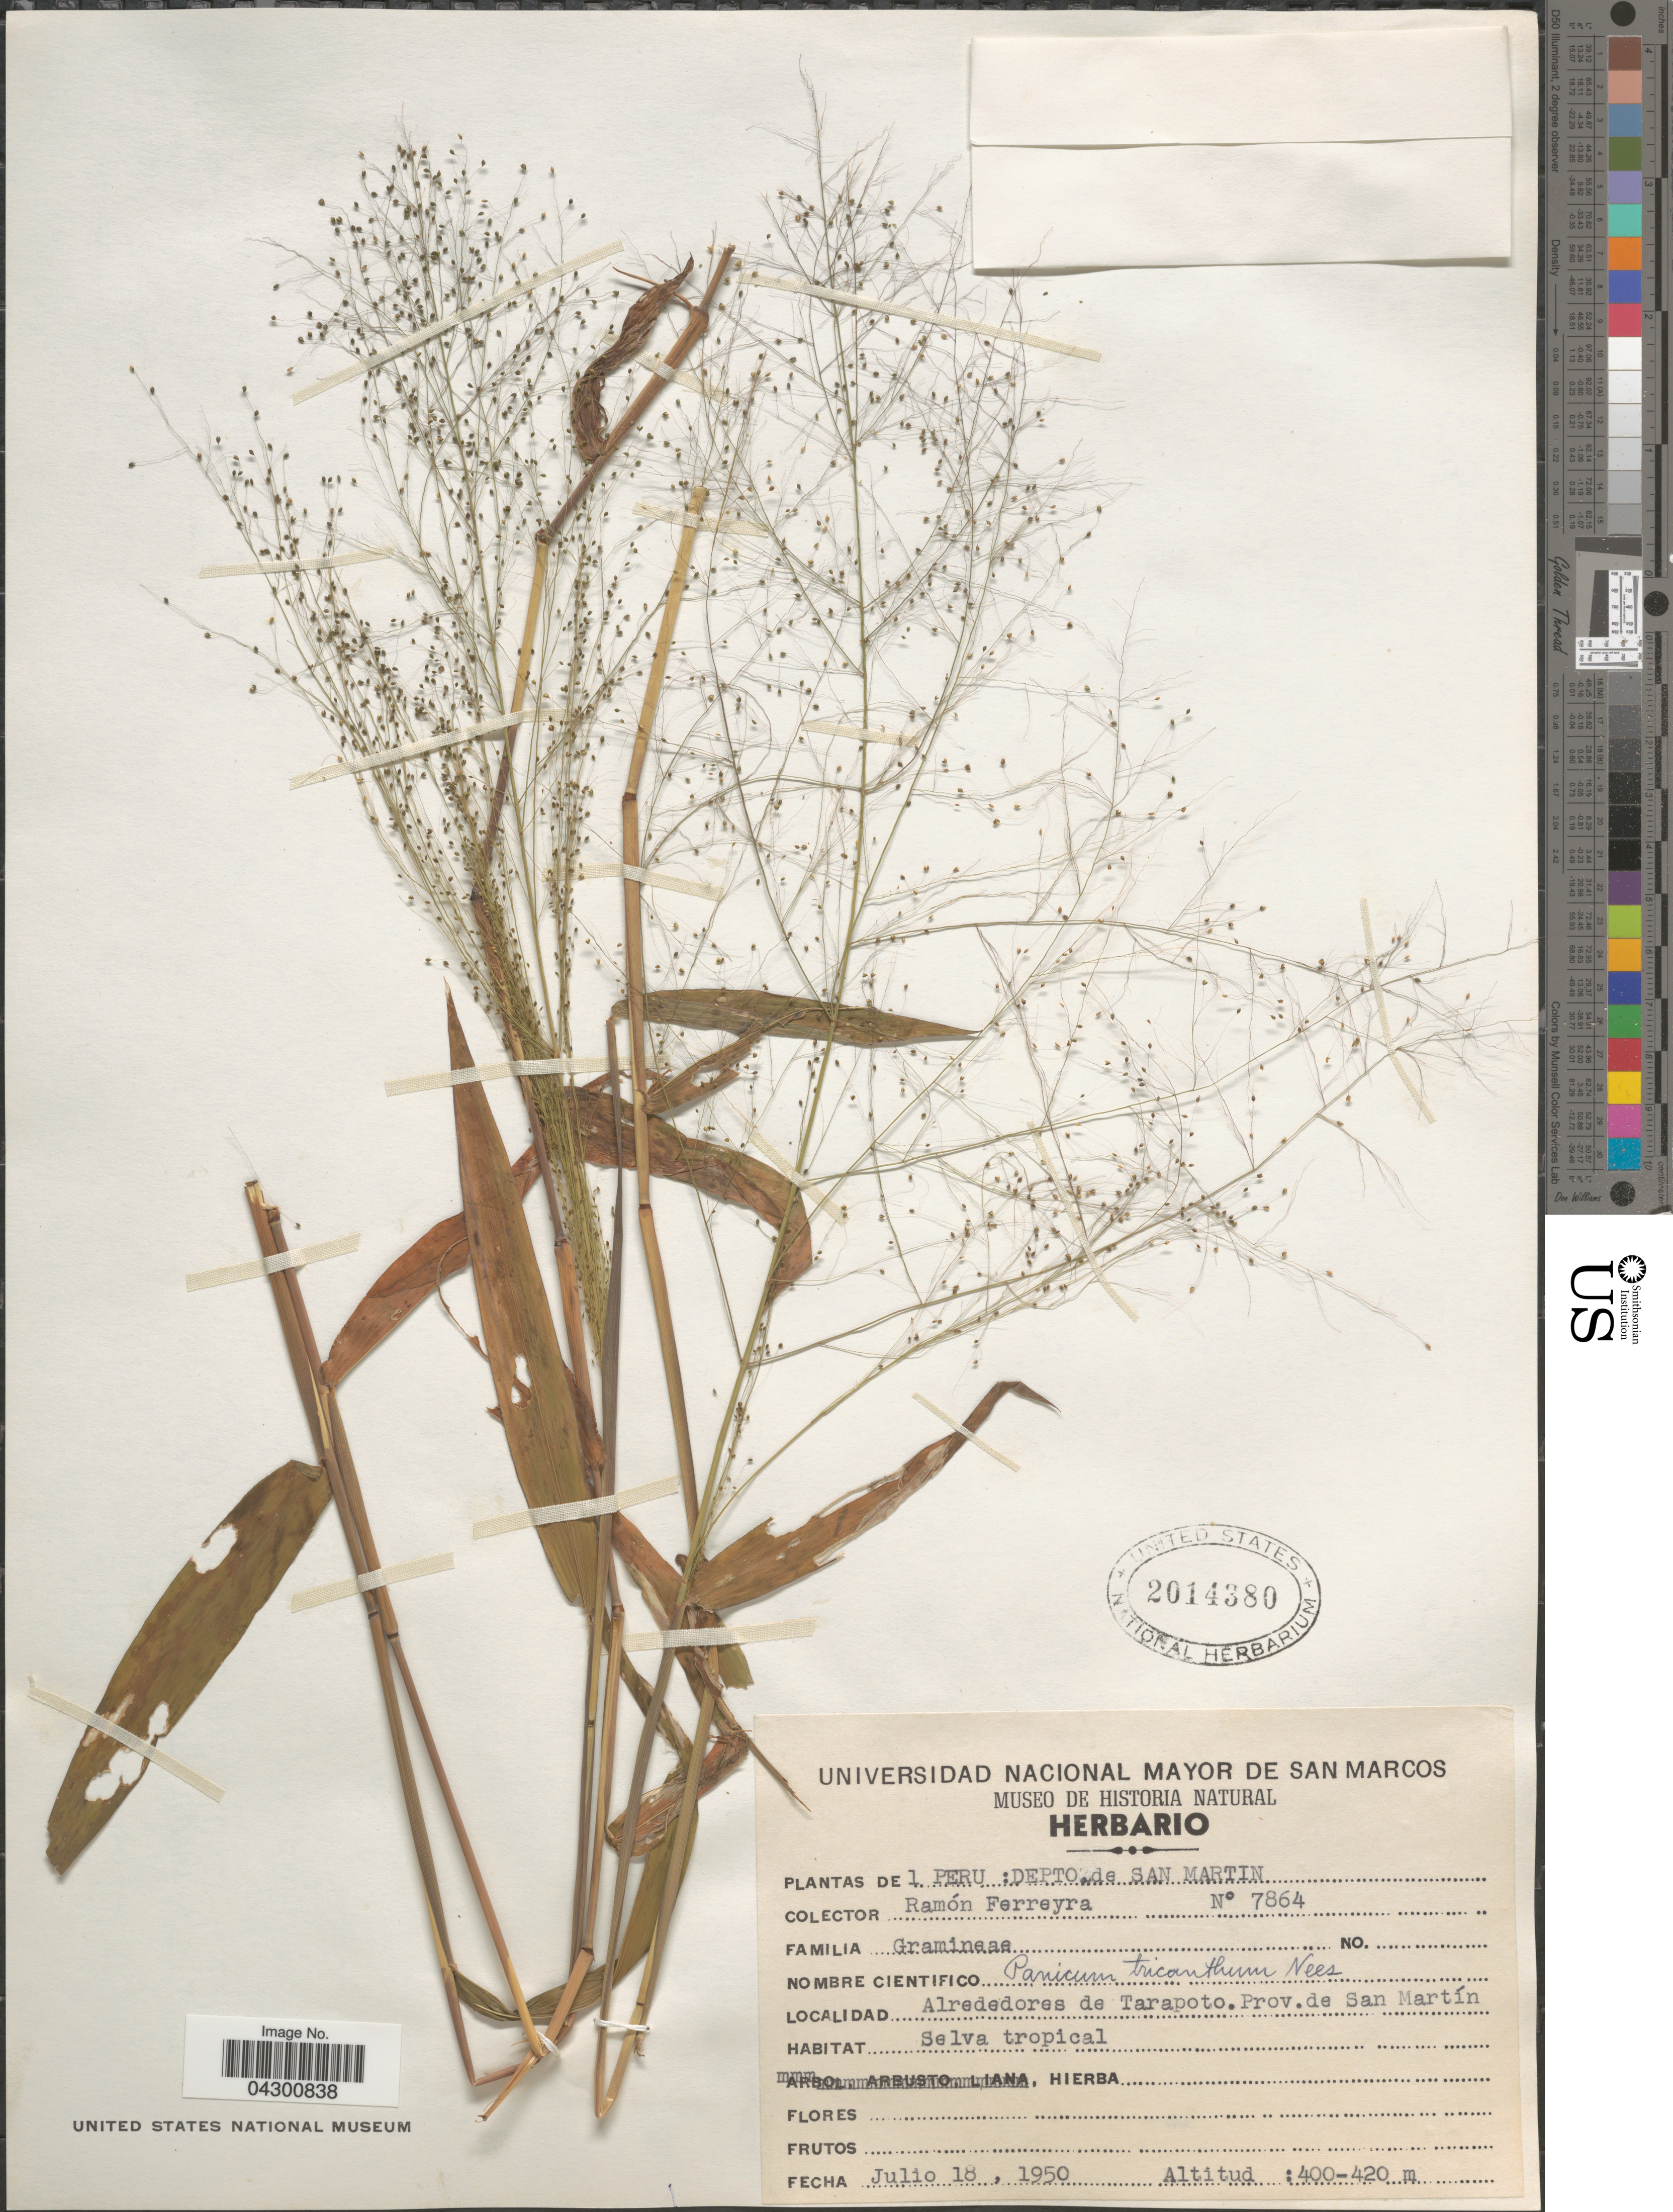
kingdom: Plantae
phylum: Tracheophyta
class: Liliopsida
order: Poales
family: Poaceae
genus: Panicum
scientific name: Panicum trichanthum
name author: Nees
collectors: R. A. Ferreyra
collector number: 7864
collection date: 1950-07-18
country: Peru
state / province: San Martín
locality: Depto. de San Martin. Alrededores de Tarapoto. Prov. de San Martín.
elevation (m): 400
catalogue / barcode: US 2014380